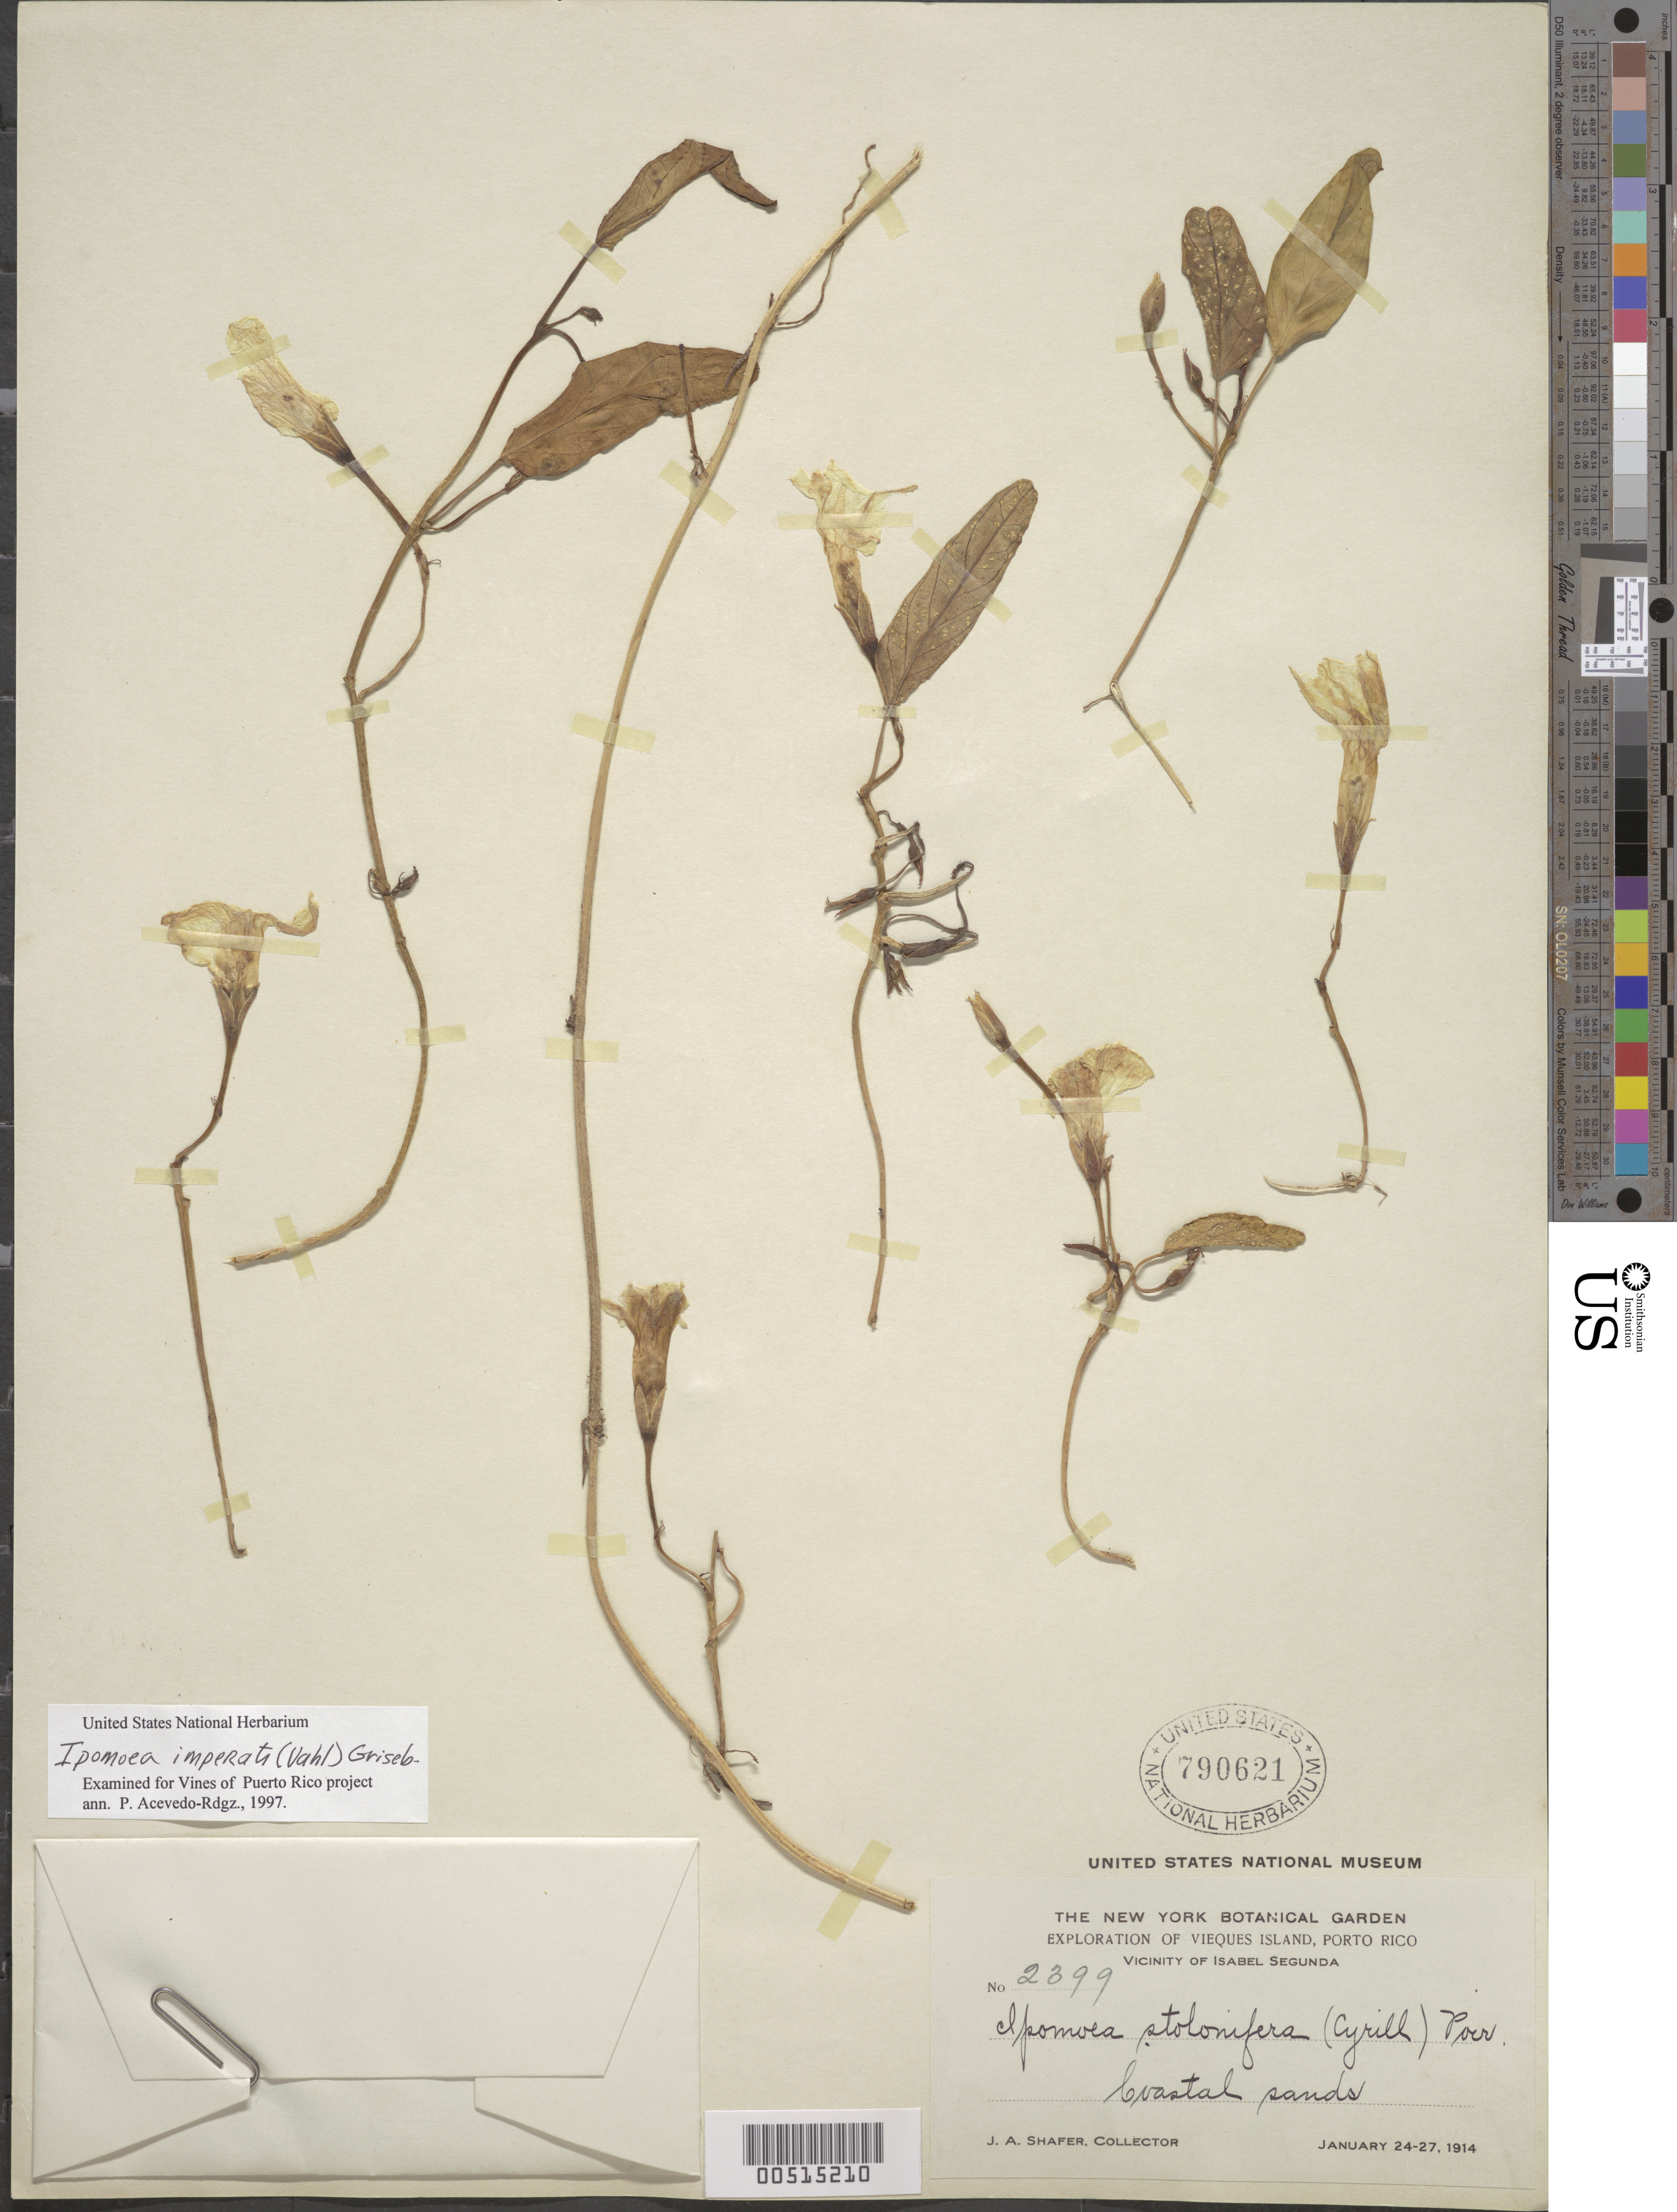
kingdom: Plantae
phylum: Tracheophyta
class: Magnoliopsida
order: Solanales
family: Convolvulaceae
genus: Ipomoea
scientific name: Ipomoea stolonifera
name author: (Cirillo) J.F. Gmel.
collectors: J. A. Shafer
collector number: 2399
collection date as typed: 24 Jan 1914 to 27 Jan 1914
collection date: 1914-01-24/1914-01-27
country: Puerto Rico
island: Greater Antilles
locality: Vieques Island: vicinity of Isabel Segunda. Coastal sands.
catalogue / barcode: US 790621